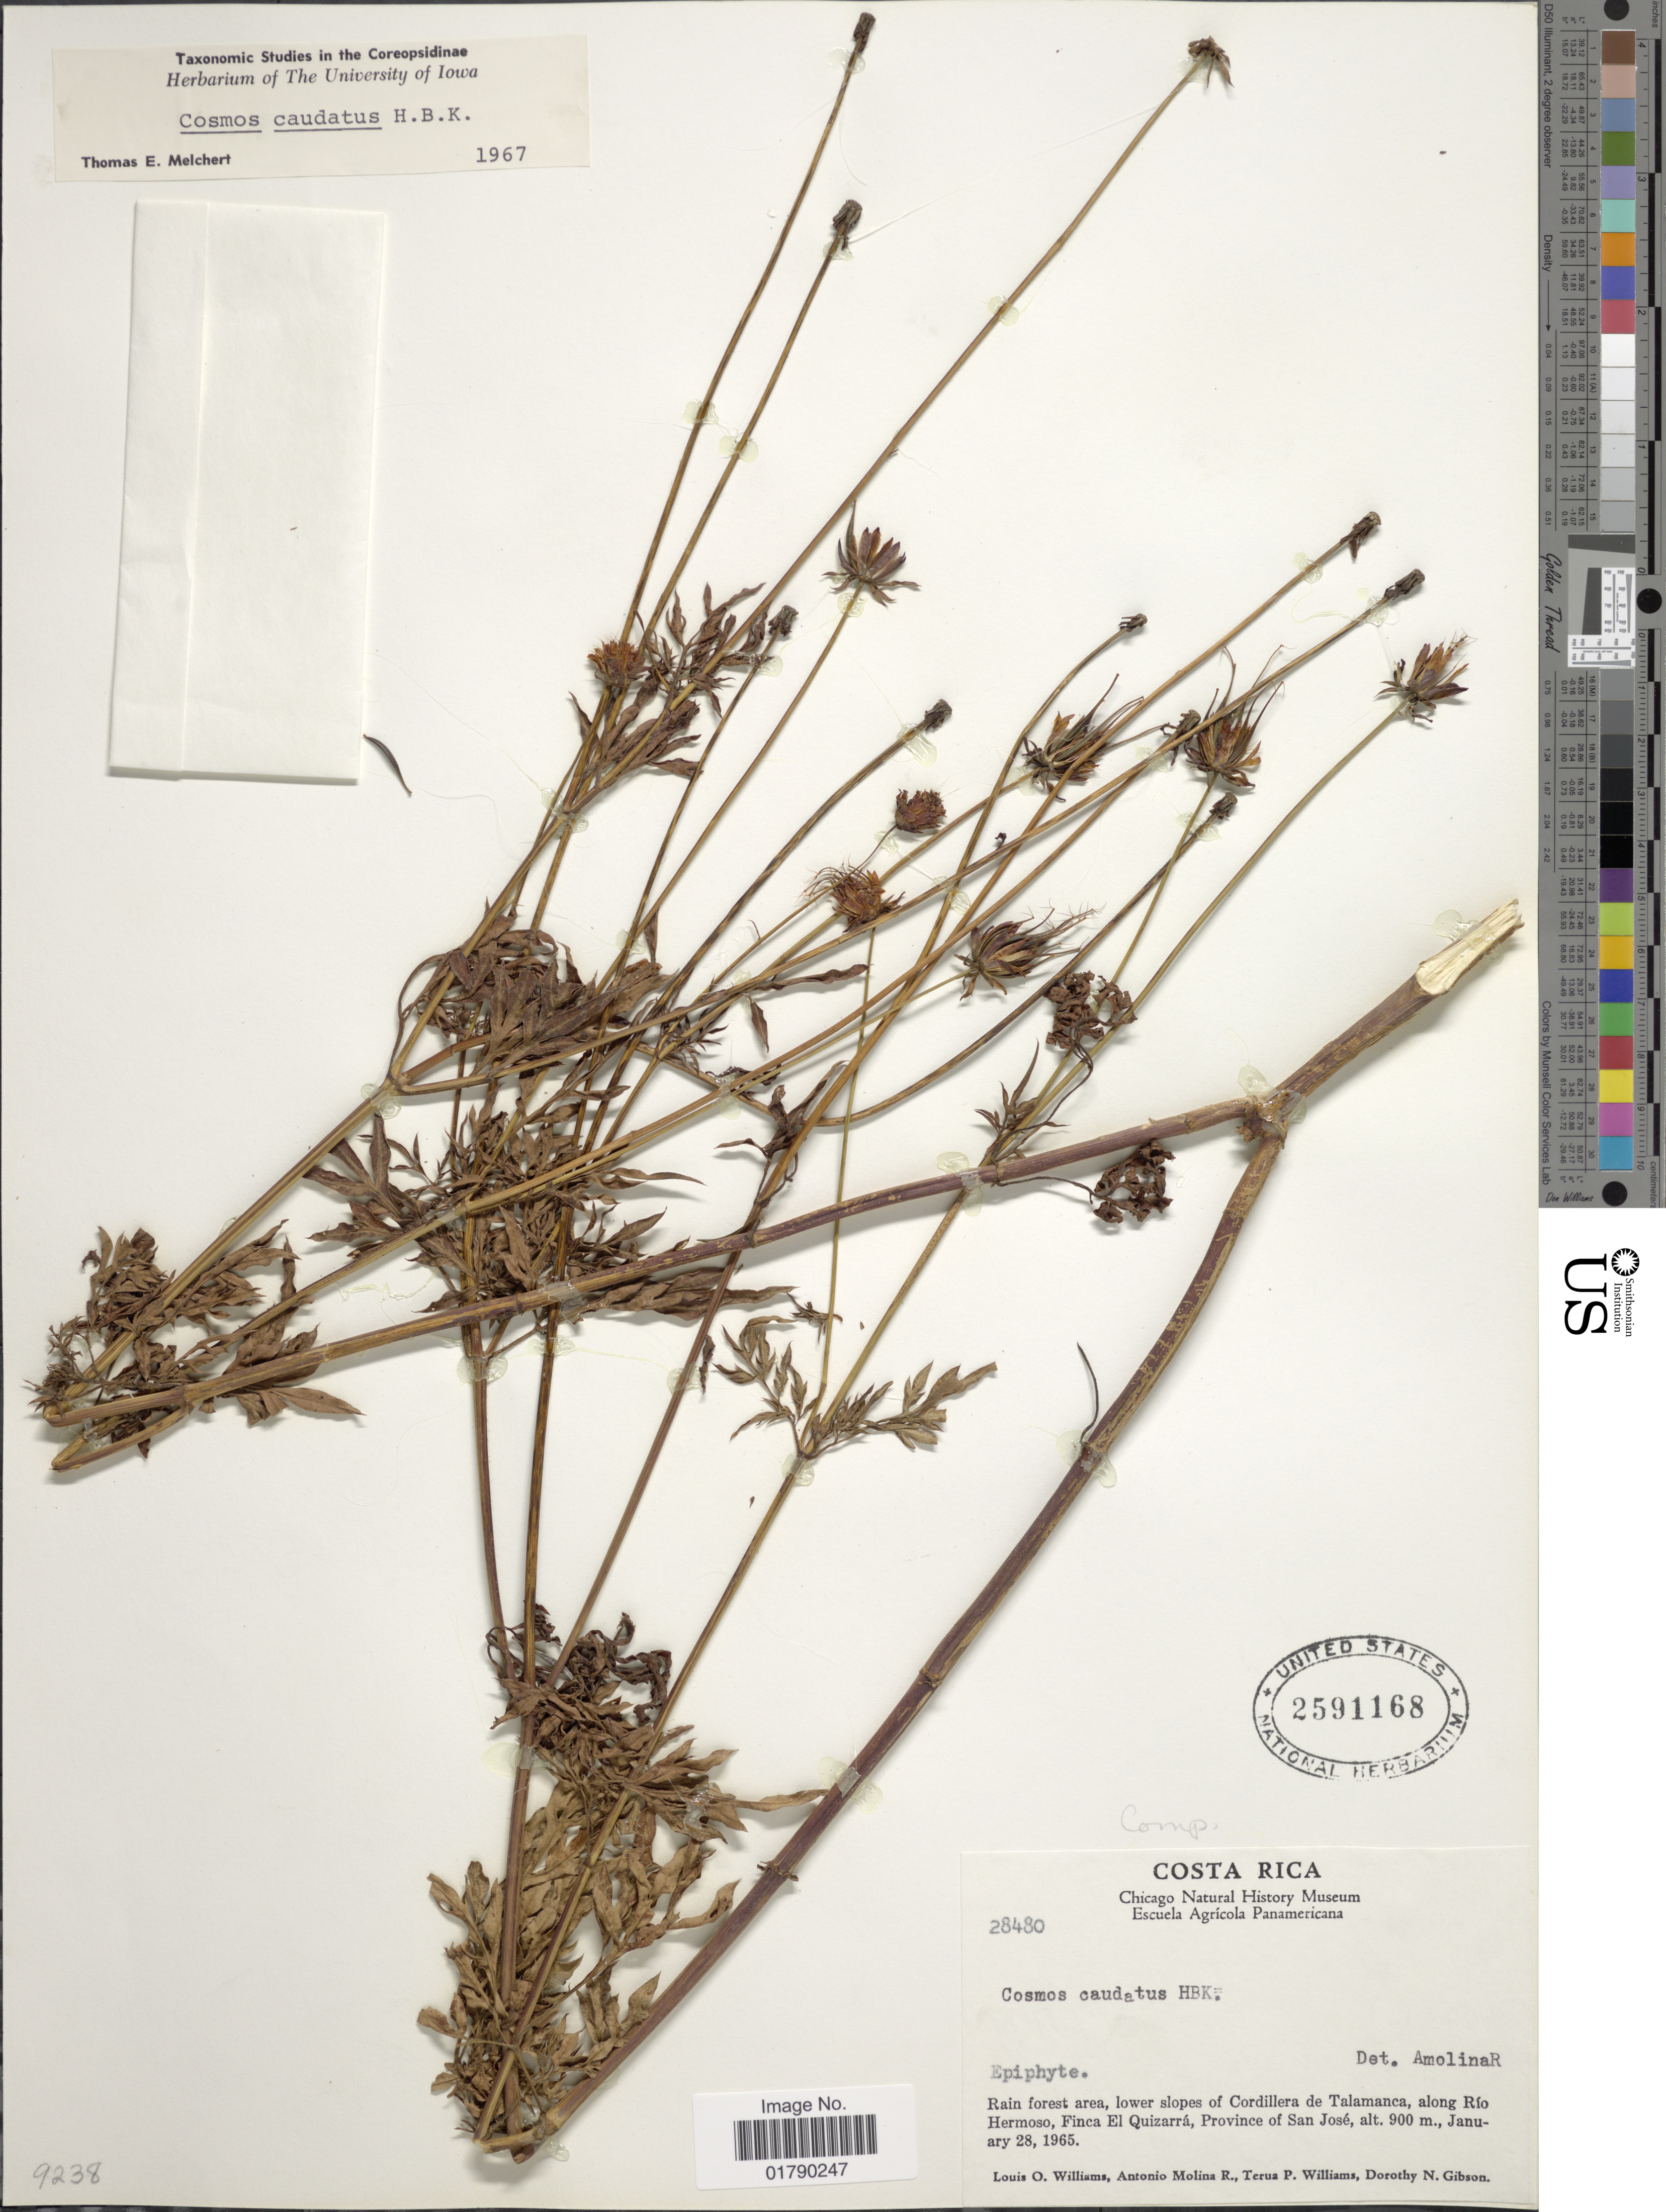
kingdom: Plantae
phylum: Tracheophyta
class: Magnoliopsida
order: Asterales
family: Asteraceae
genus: Cosmos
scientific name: Cosmos caudatus var. exaristatus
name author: Sherff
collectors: L. O. Williams, A. Molina R., T. P. Williams & D. N. Gibson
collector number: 28480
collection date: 1965-01-28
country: Costa Rica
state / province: San José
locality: Lower slopes of Cordillera de Talamanca, along Rio Hermoso, Finca El Quizarra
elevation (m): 900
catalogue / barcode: US 2591168